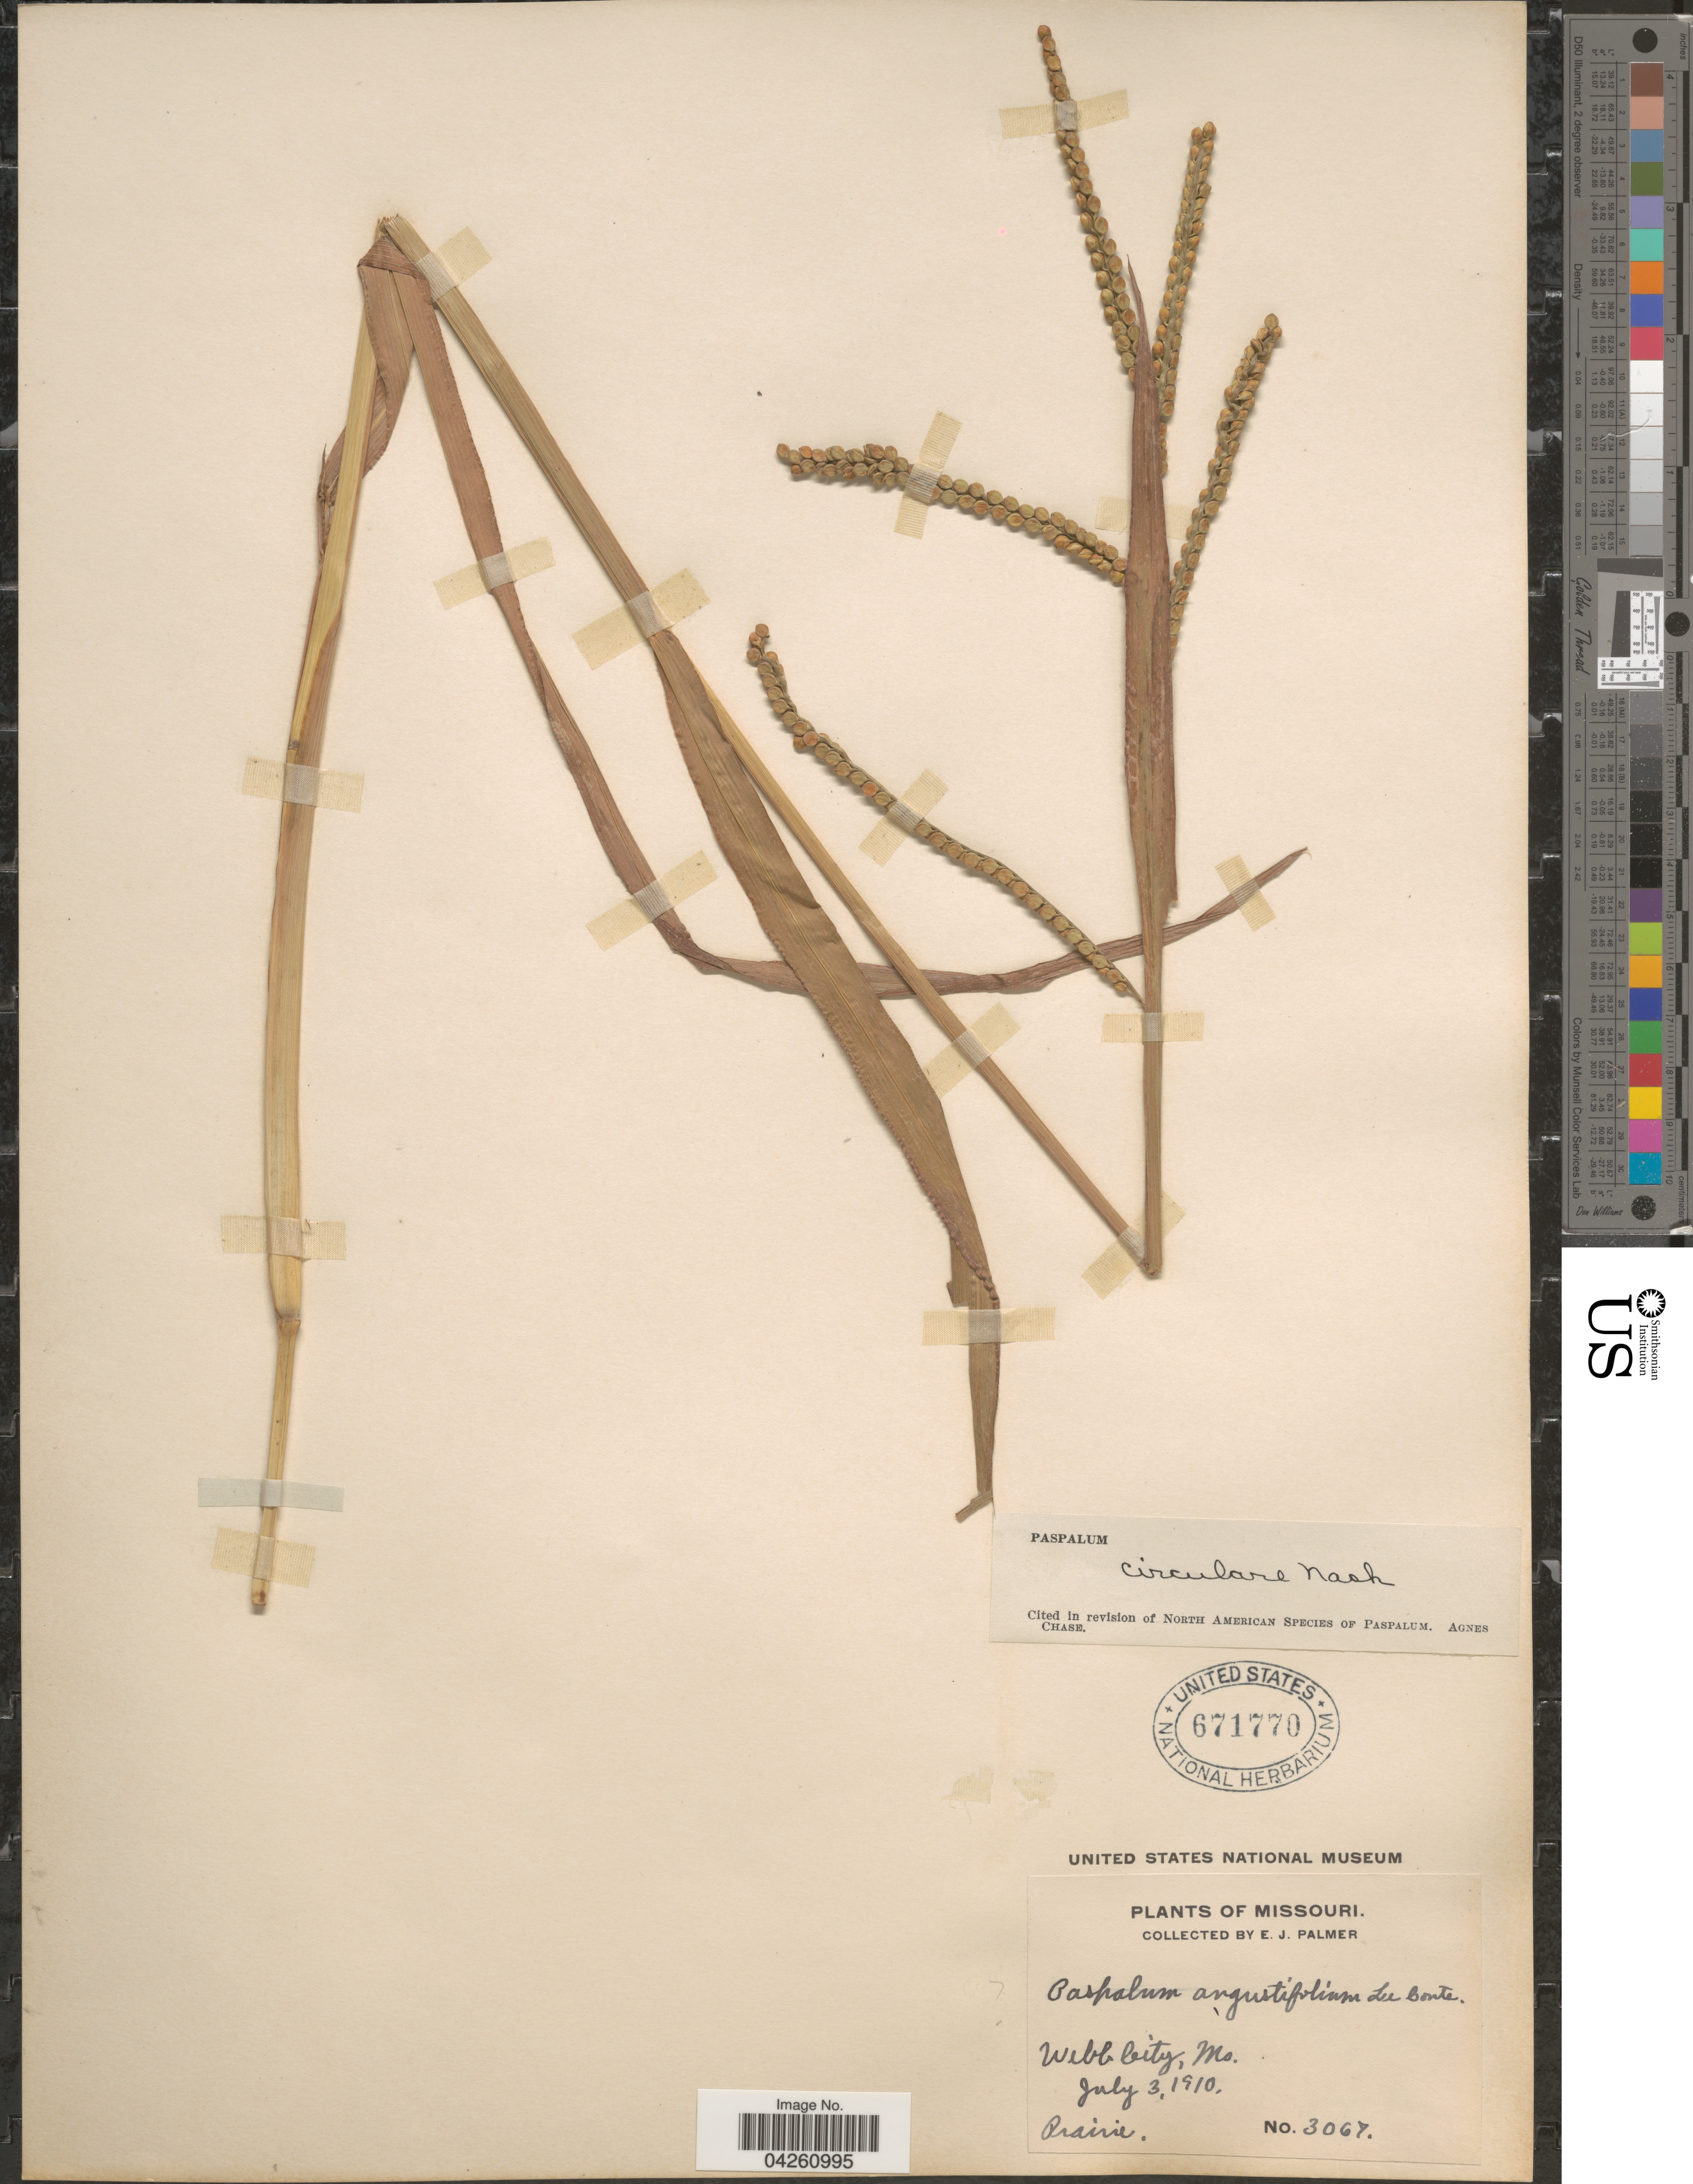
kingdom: Plantae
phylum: Tracheophyta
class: Liliopsida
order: Poales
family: Poaceae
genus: Paspalum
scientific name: Paspalum circulare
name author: Nash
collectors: E. J. Palmer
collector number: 3067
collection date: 1910-07-03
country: United States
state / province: Missouri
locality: Webb City.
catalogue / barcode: US 671770